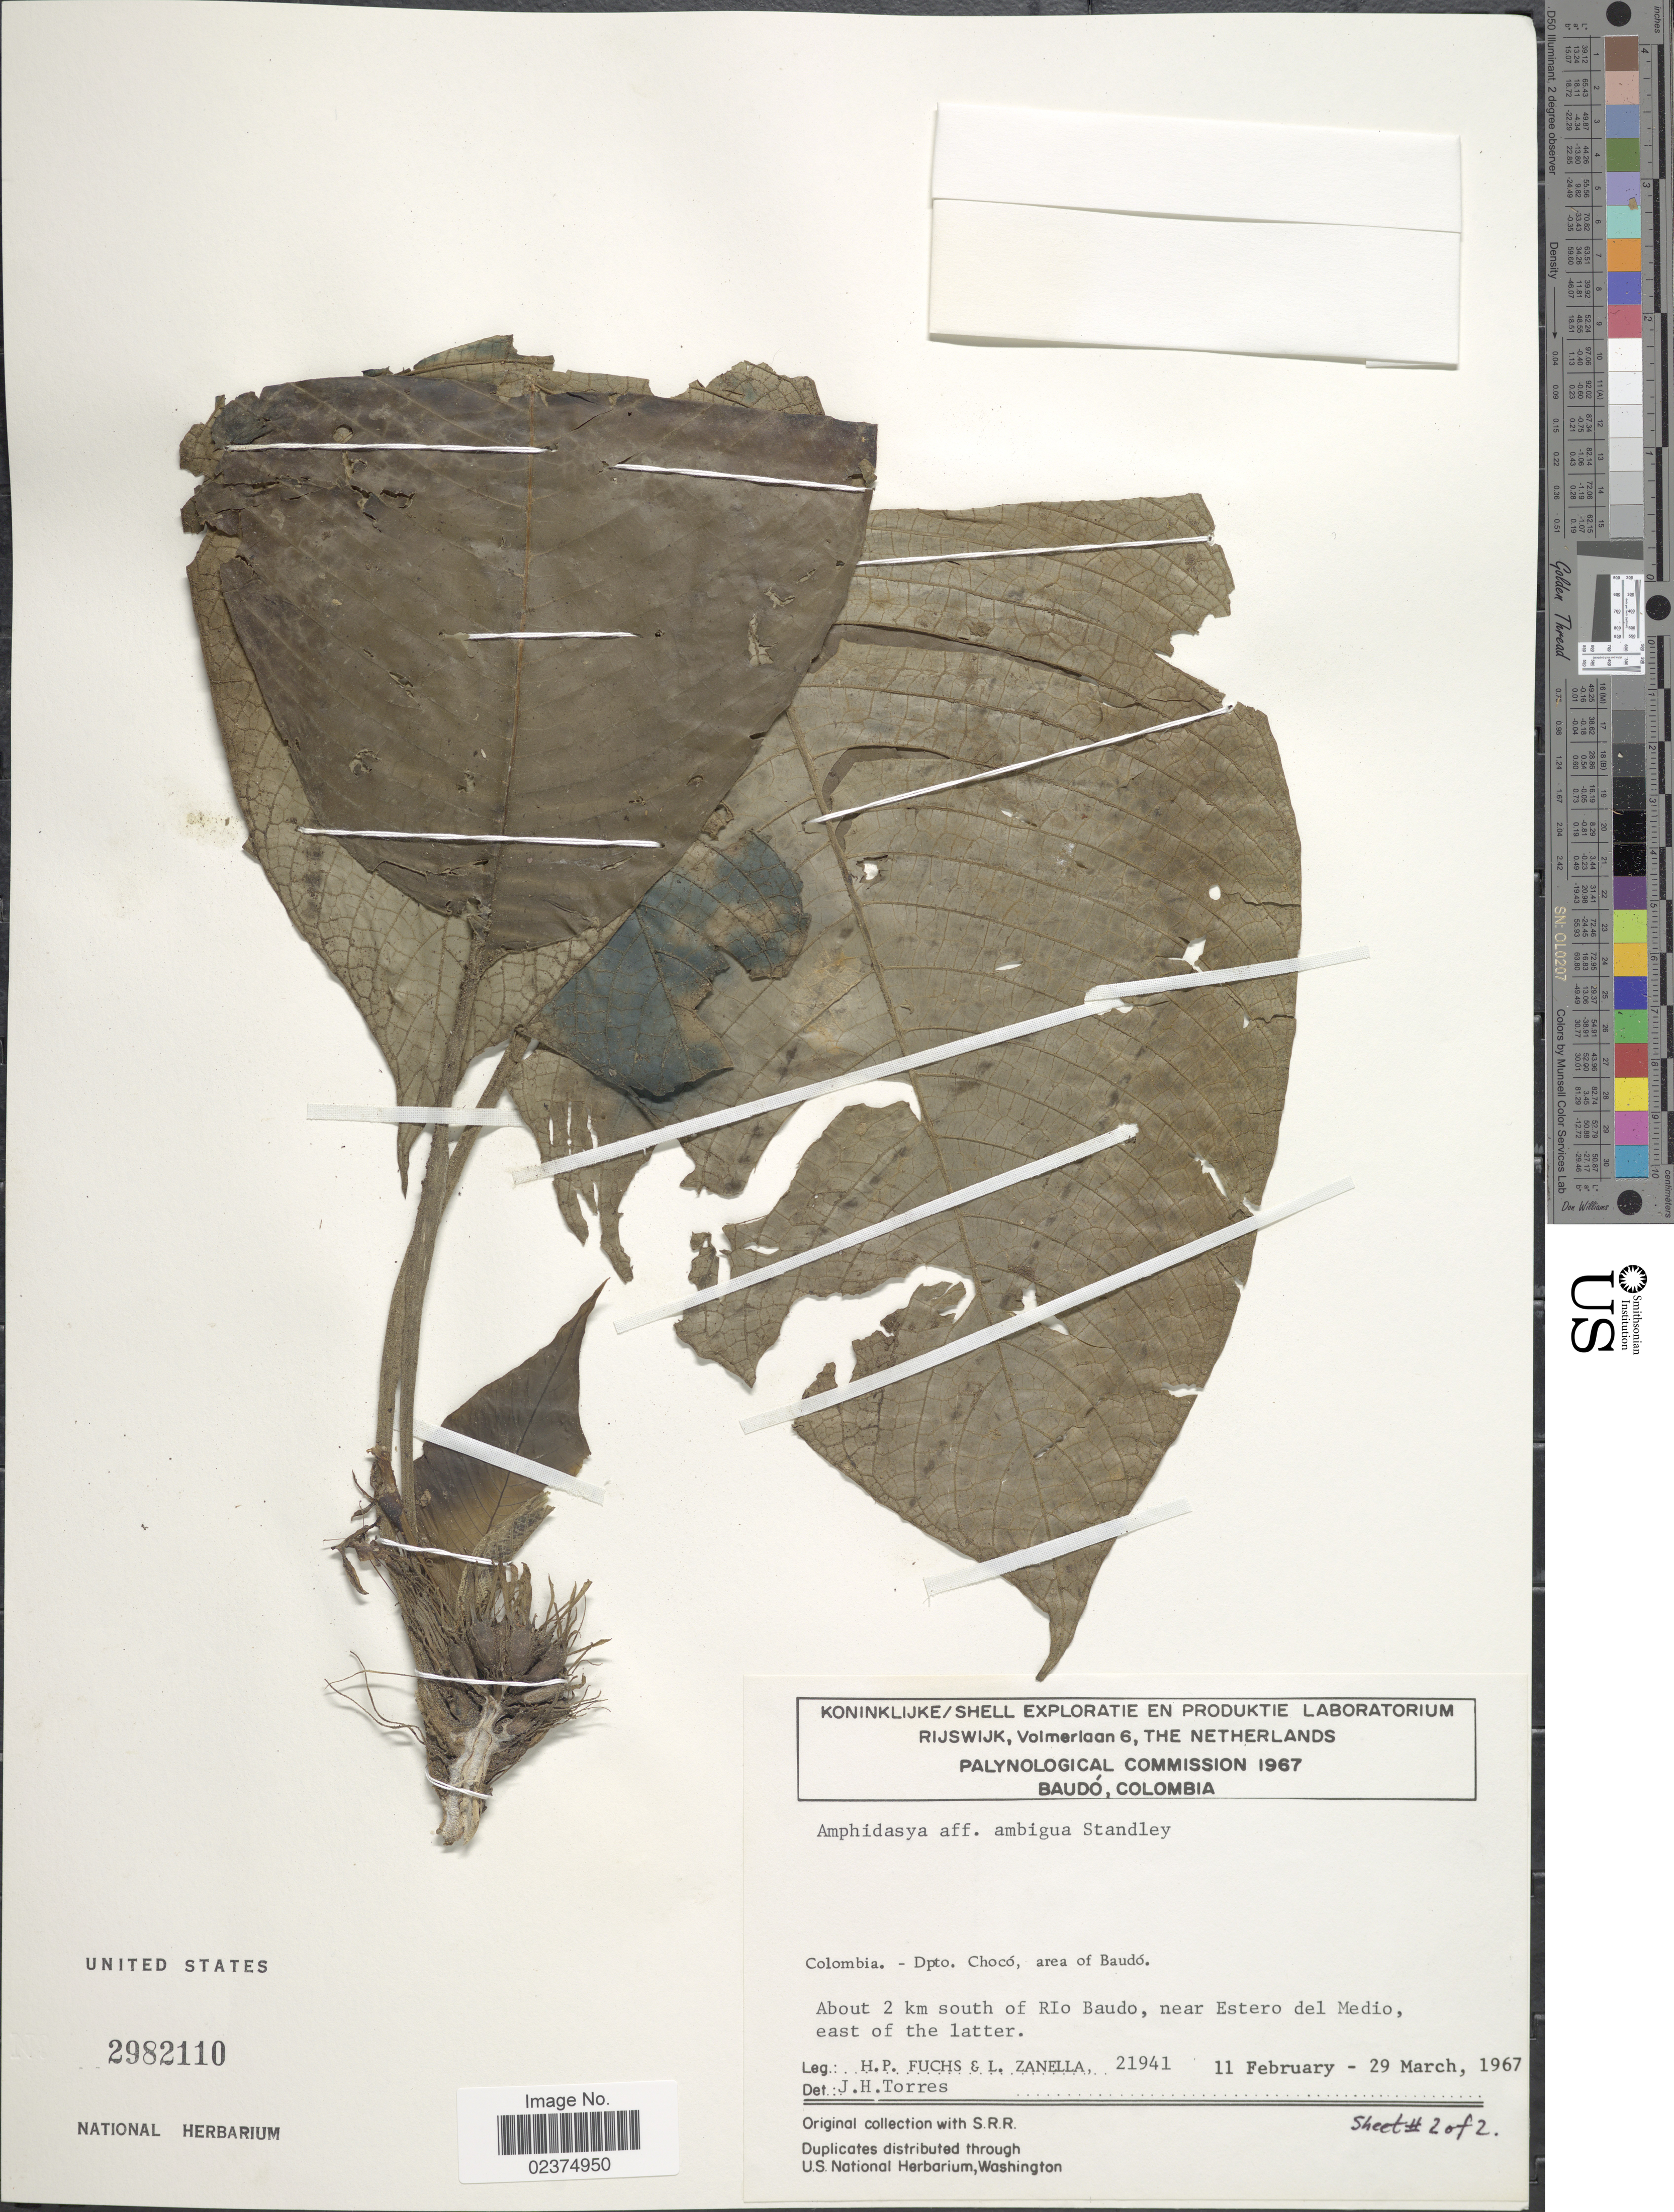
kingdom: Plantae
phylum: Tracheophyta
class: Magnoliopsida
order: Gentianales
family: Rubiaceae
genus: Amphidasya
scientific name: Amphidasya ambigua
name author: Standl.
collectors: H. P. Fuchs & L. Zanella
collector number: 21941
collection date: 1967-02-11/1967-03-29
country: Colombia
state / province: Chocó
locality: Dpto. Choco, area of Baudo. About 2 km south of Rio Baudo, near Estero del Medio, east of the latter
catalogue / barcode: US 2982110